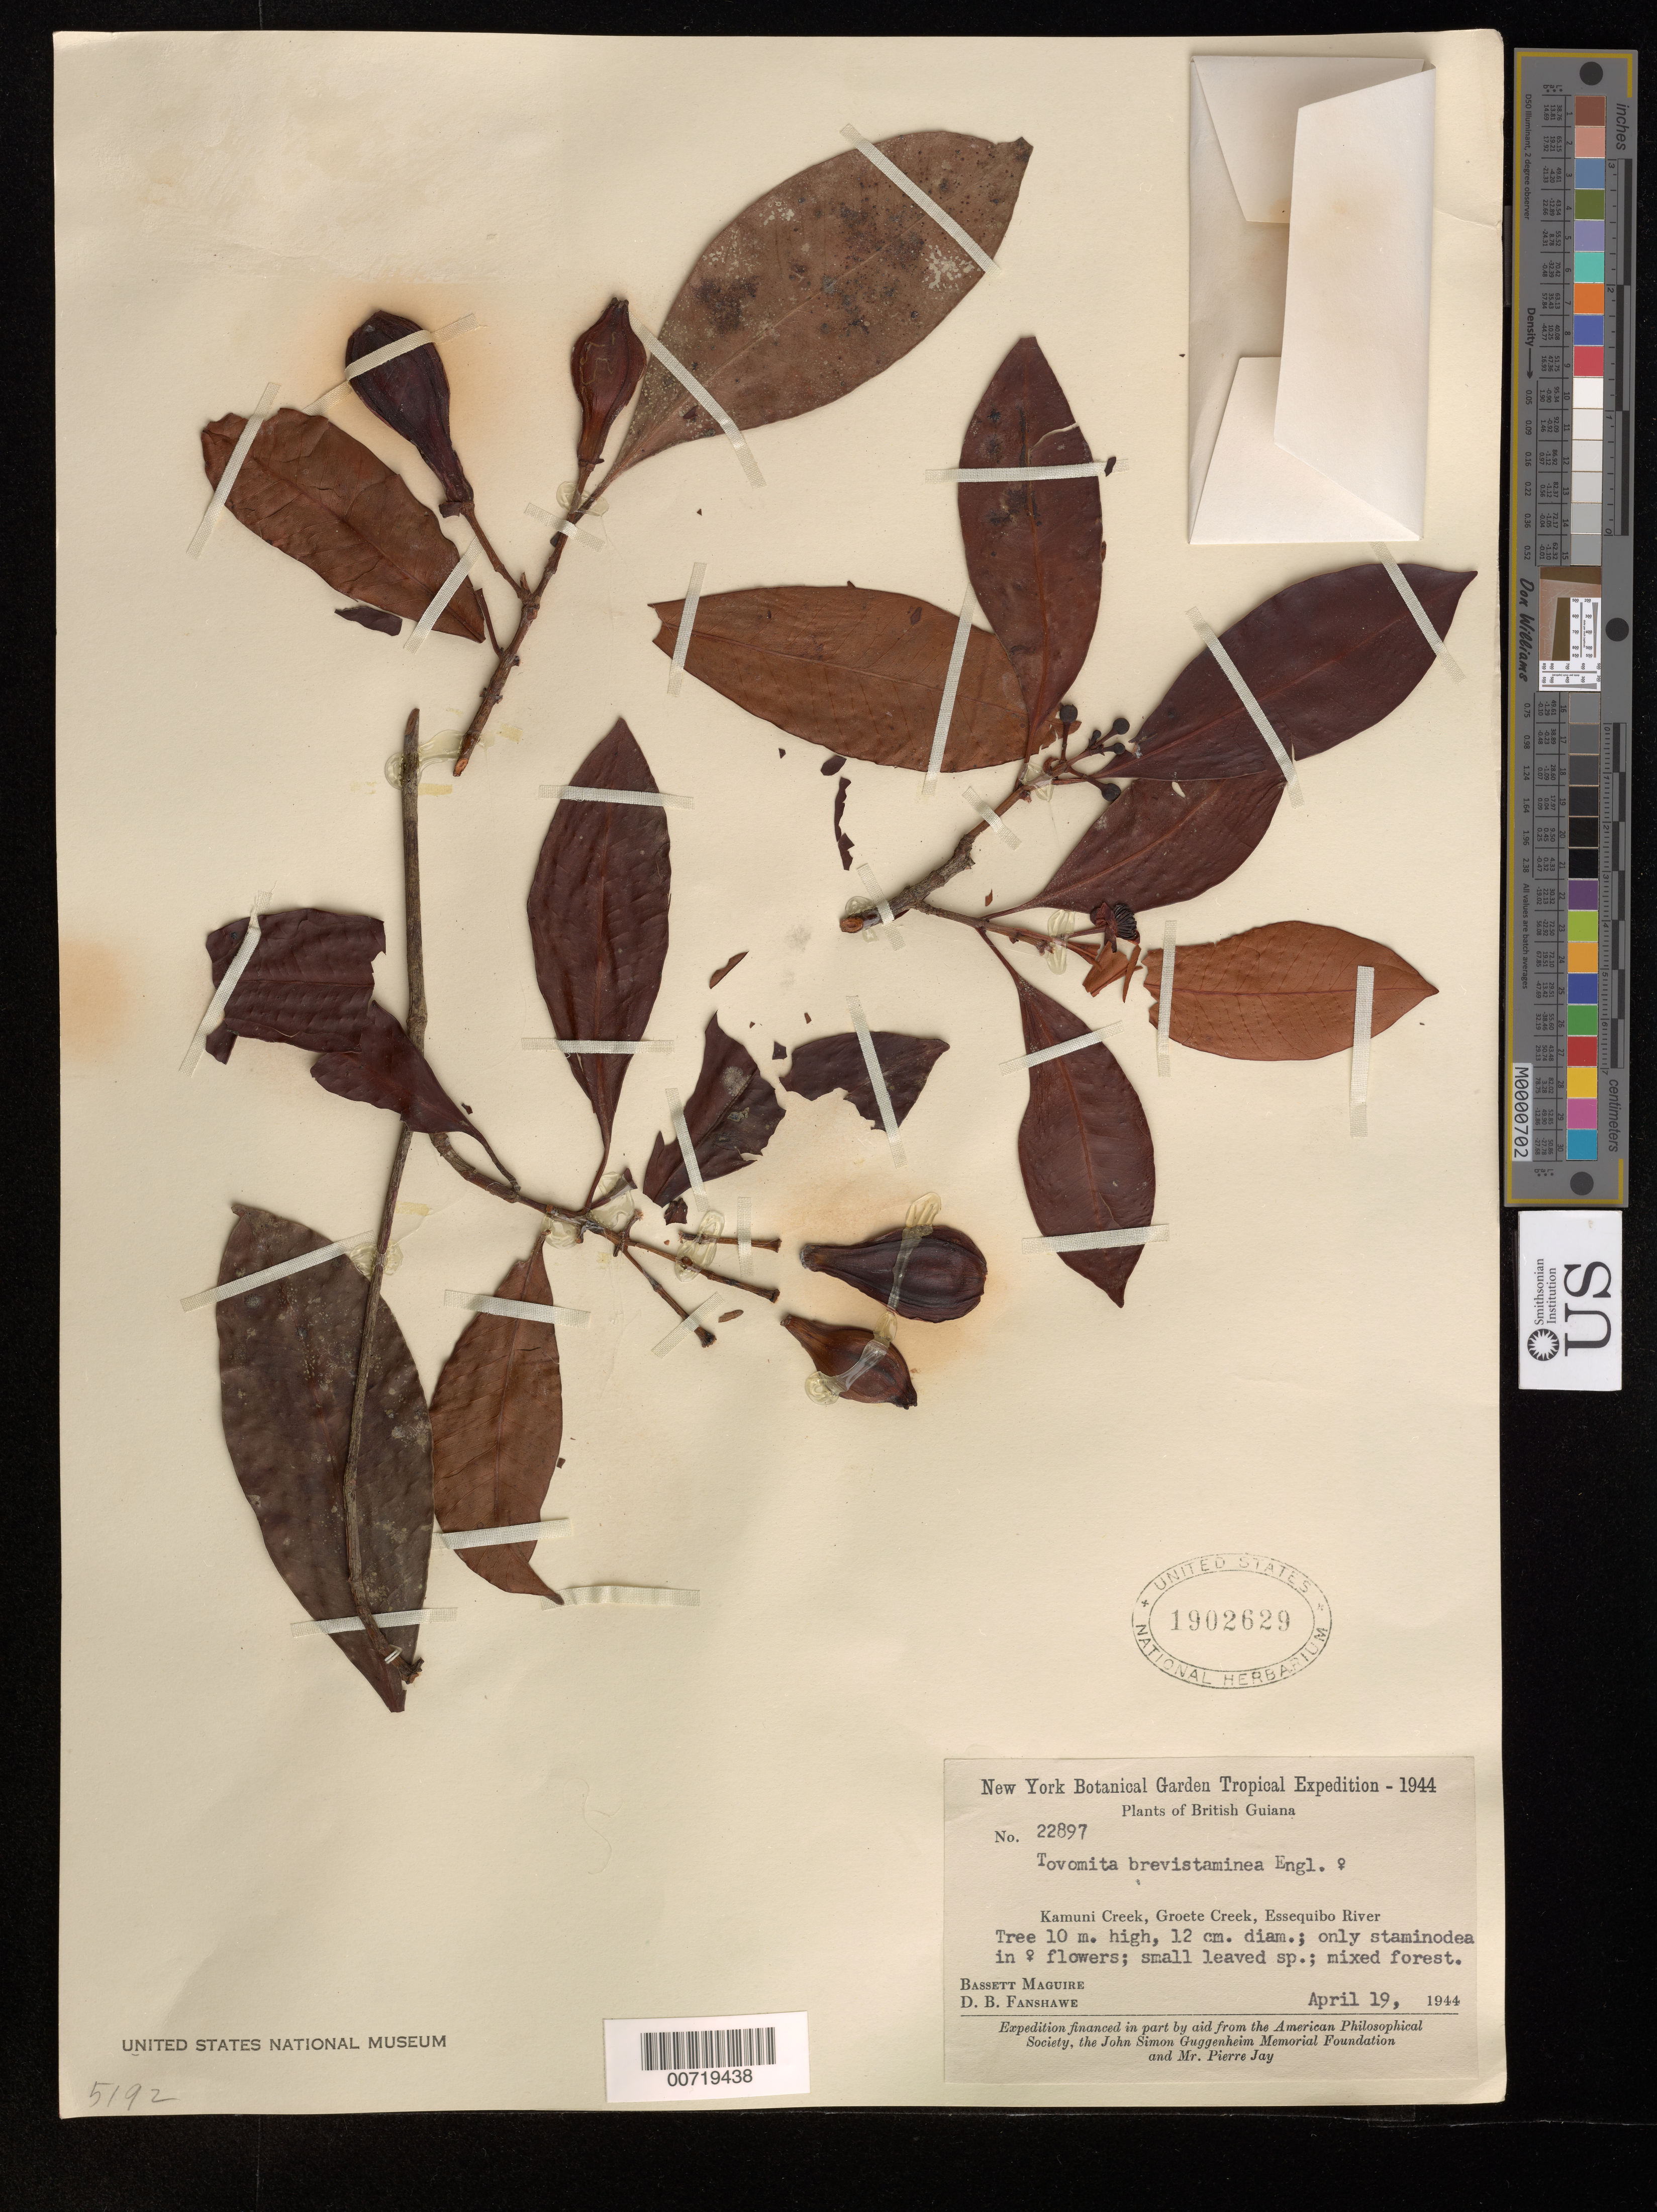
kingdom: Plantae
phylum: Tracheophyta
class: Magnoliopsida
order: Malpighiales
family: Clusiaceae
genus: Tovomita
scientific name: Tovomita brevistaminea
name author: Engl.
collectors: B. Maguire & D. B. Fanshawe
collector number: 22897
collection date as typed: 19-Apr-44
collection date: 1944-04-19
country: Guyana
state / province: Essequibo Isl-W. Demerara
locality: Kamuni Creek, Groete Creek, Essequibo River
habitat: Mixed forest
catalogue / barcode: US 1902629